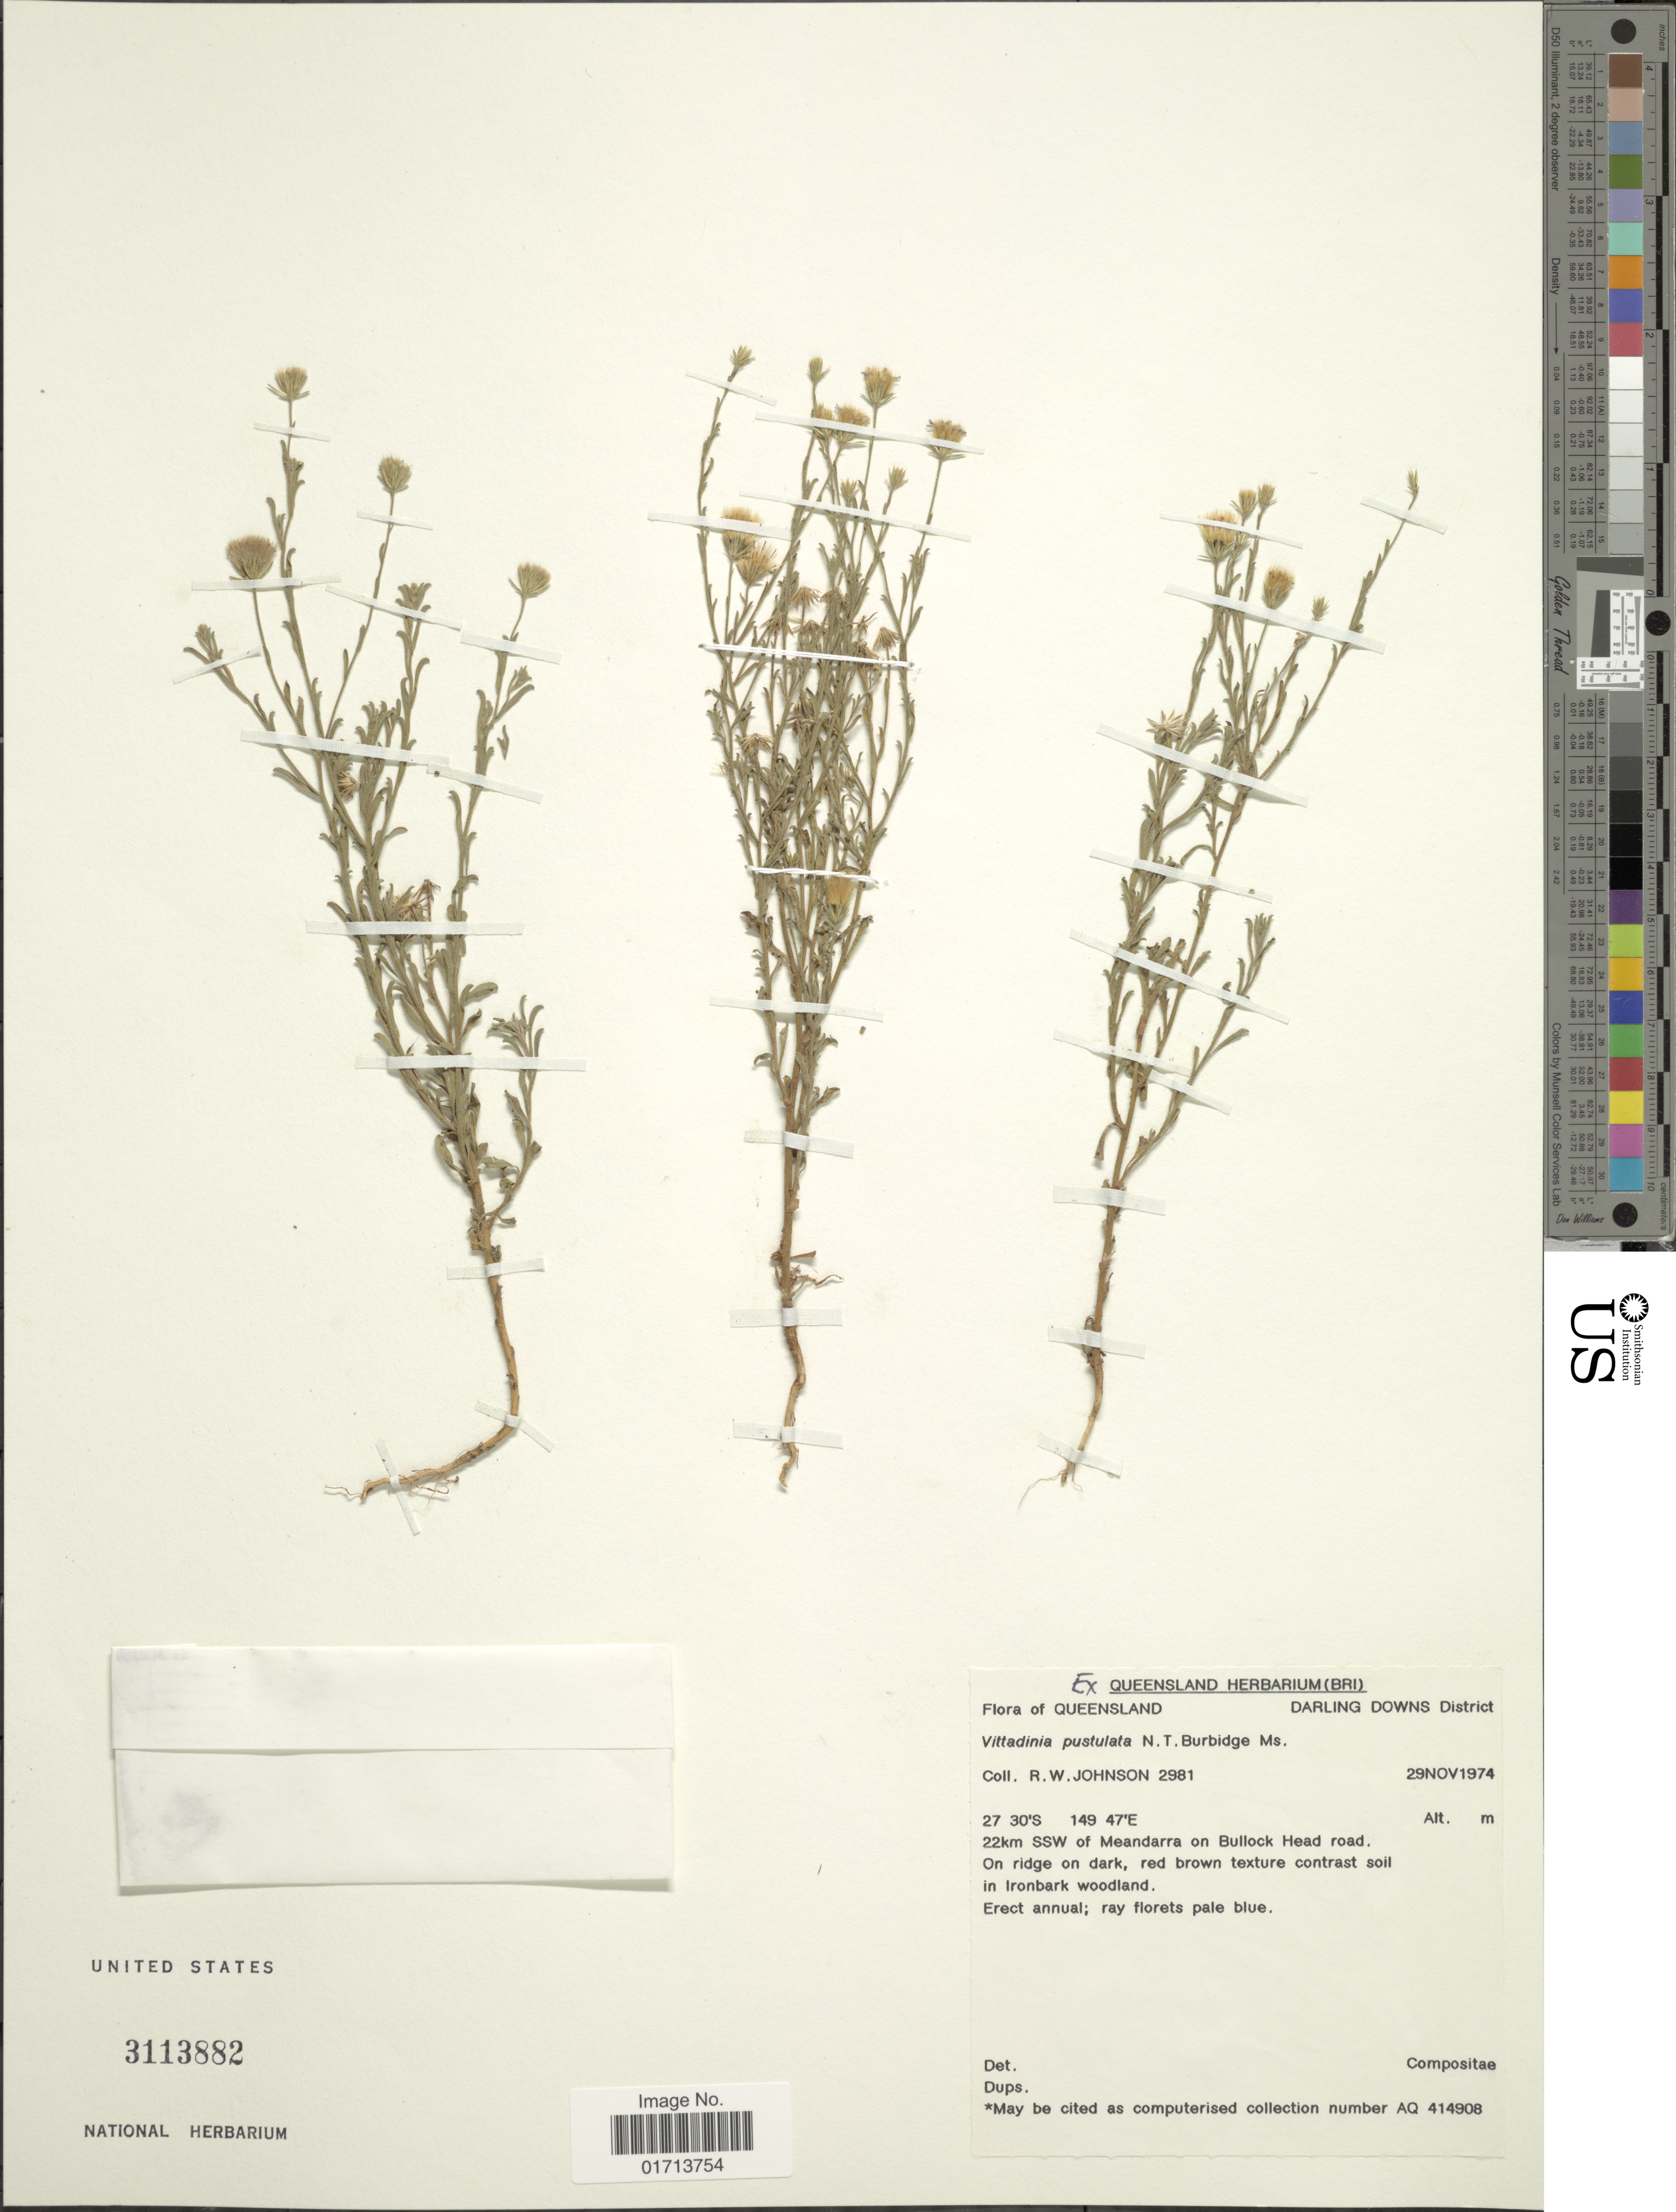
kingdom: Plantae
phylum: Tracheophyta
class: Magnoliopsida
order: Asterales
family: Asteraceae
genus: Vittadinia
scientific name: Vittadinia pustulata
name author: N.T. Burb.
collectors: R. W. Johnson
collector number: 2981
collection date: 1974-11-29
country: Australia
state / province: Queensland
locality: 22km SSW of Meandarra on Bullock Head road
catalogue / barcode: US 3113882